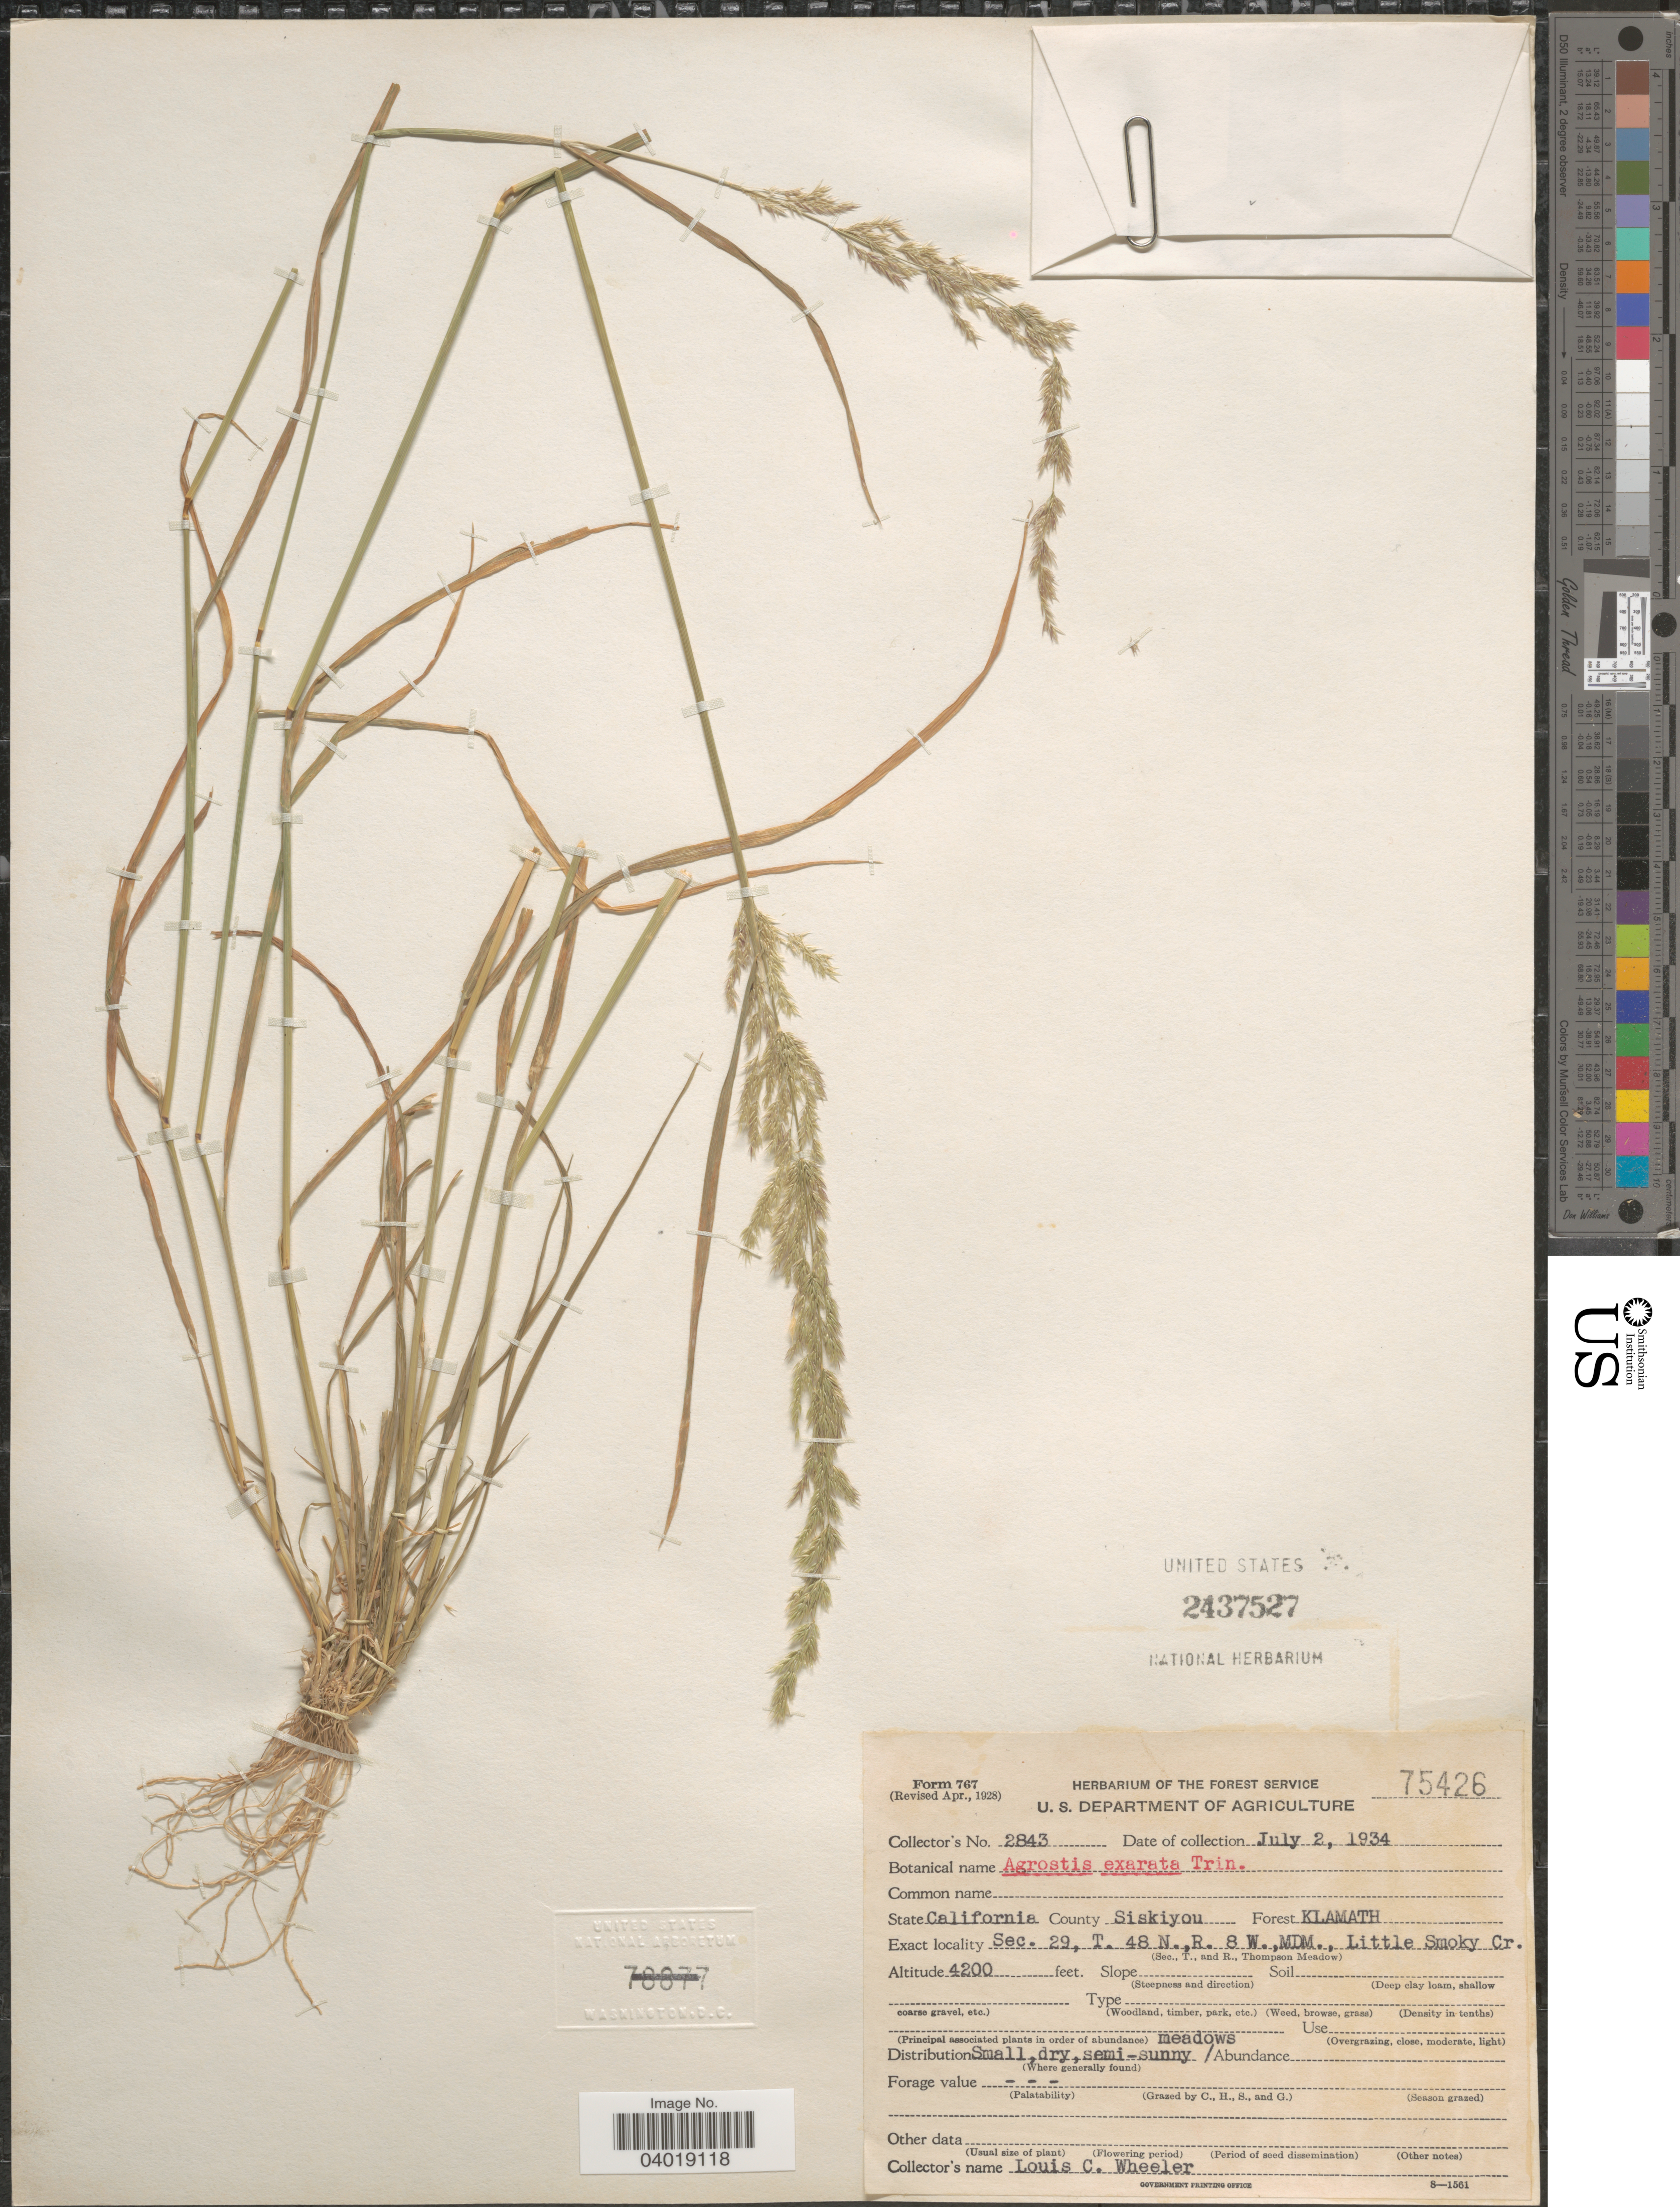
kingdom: Plantae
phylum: Tracheophyta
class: Liliopsida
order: Poales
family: Poaceae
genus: Agrostis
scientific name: Agrostis exarata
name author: Trin.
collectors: L. C. Wheeler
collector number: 2843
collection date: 1934-07-02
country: United States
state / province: California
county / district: Siskiyou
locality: County Siskiyou. Forest Klamath. Sec. 29, T. 48 N., R. 8 W., MDM., Little Smoky Cr.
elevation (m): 1280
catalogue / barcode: US 2437527